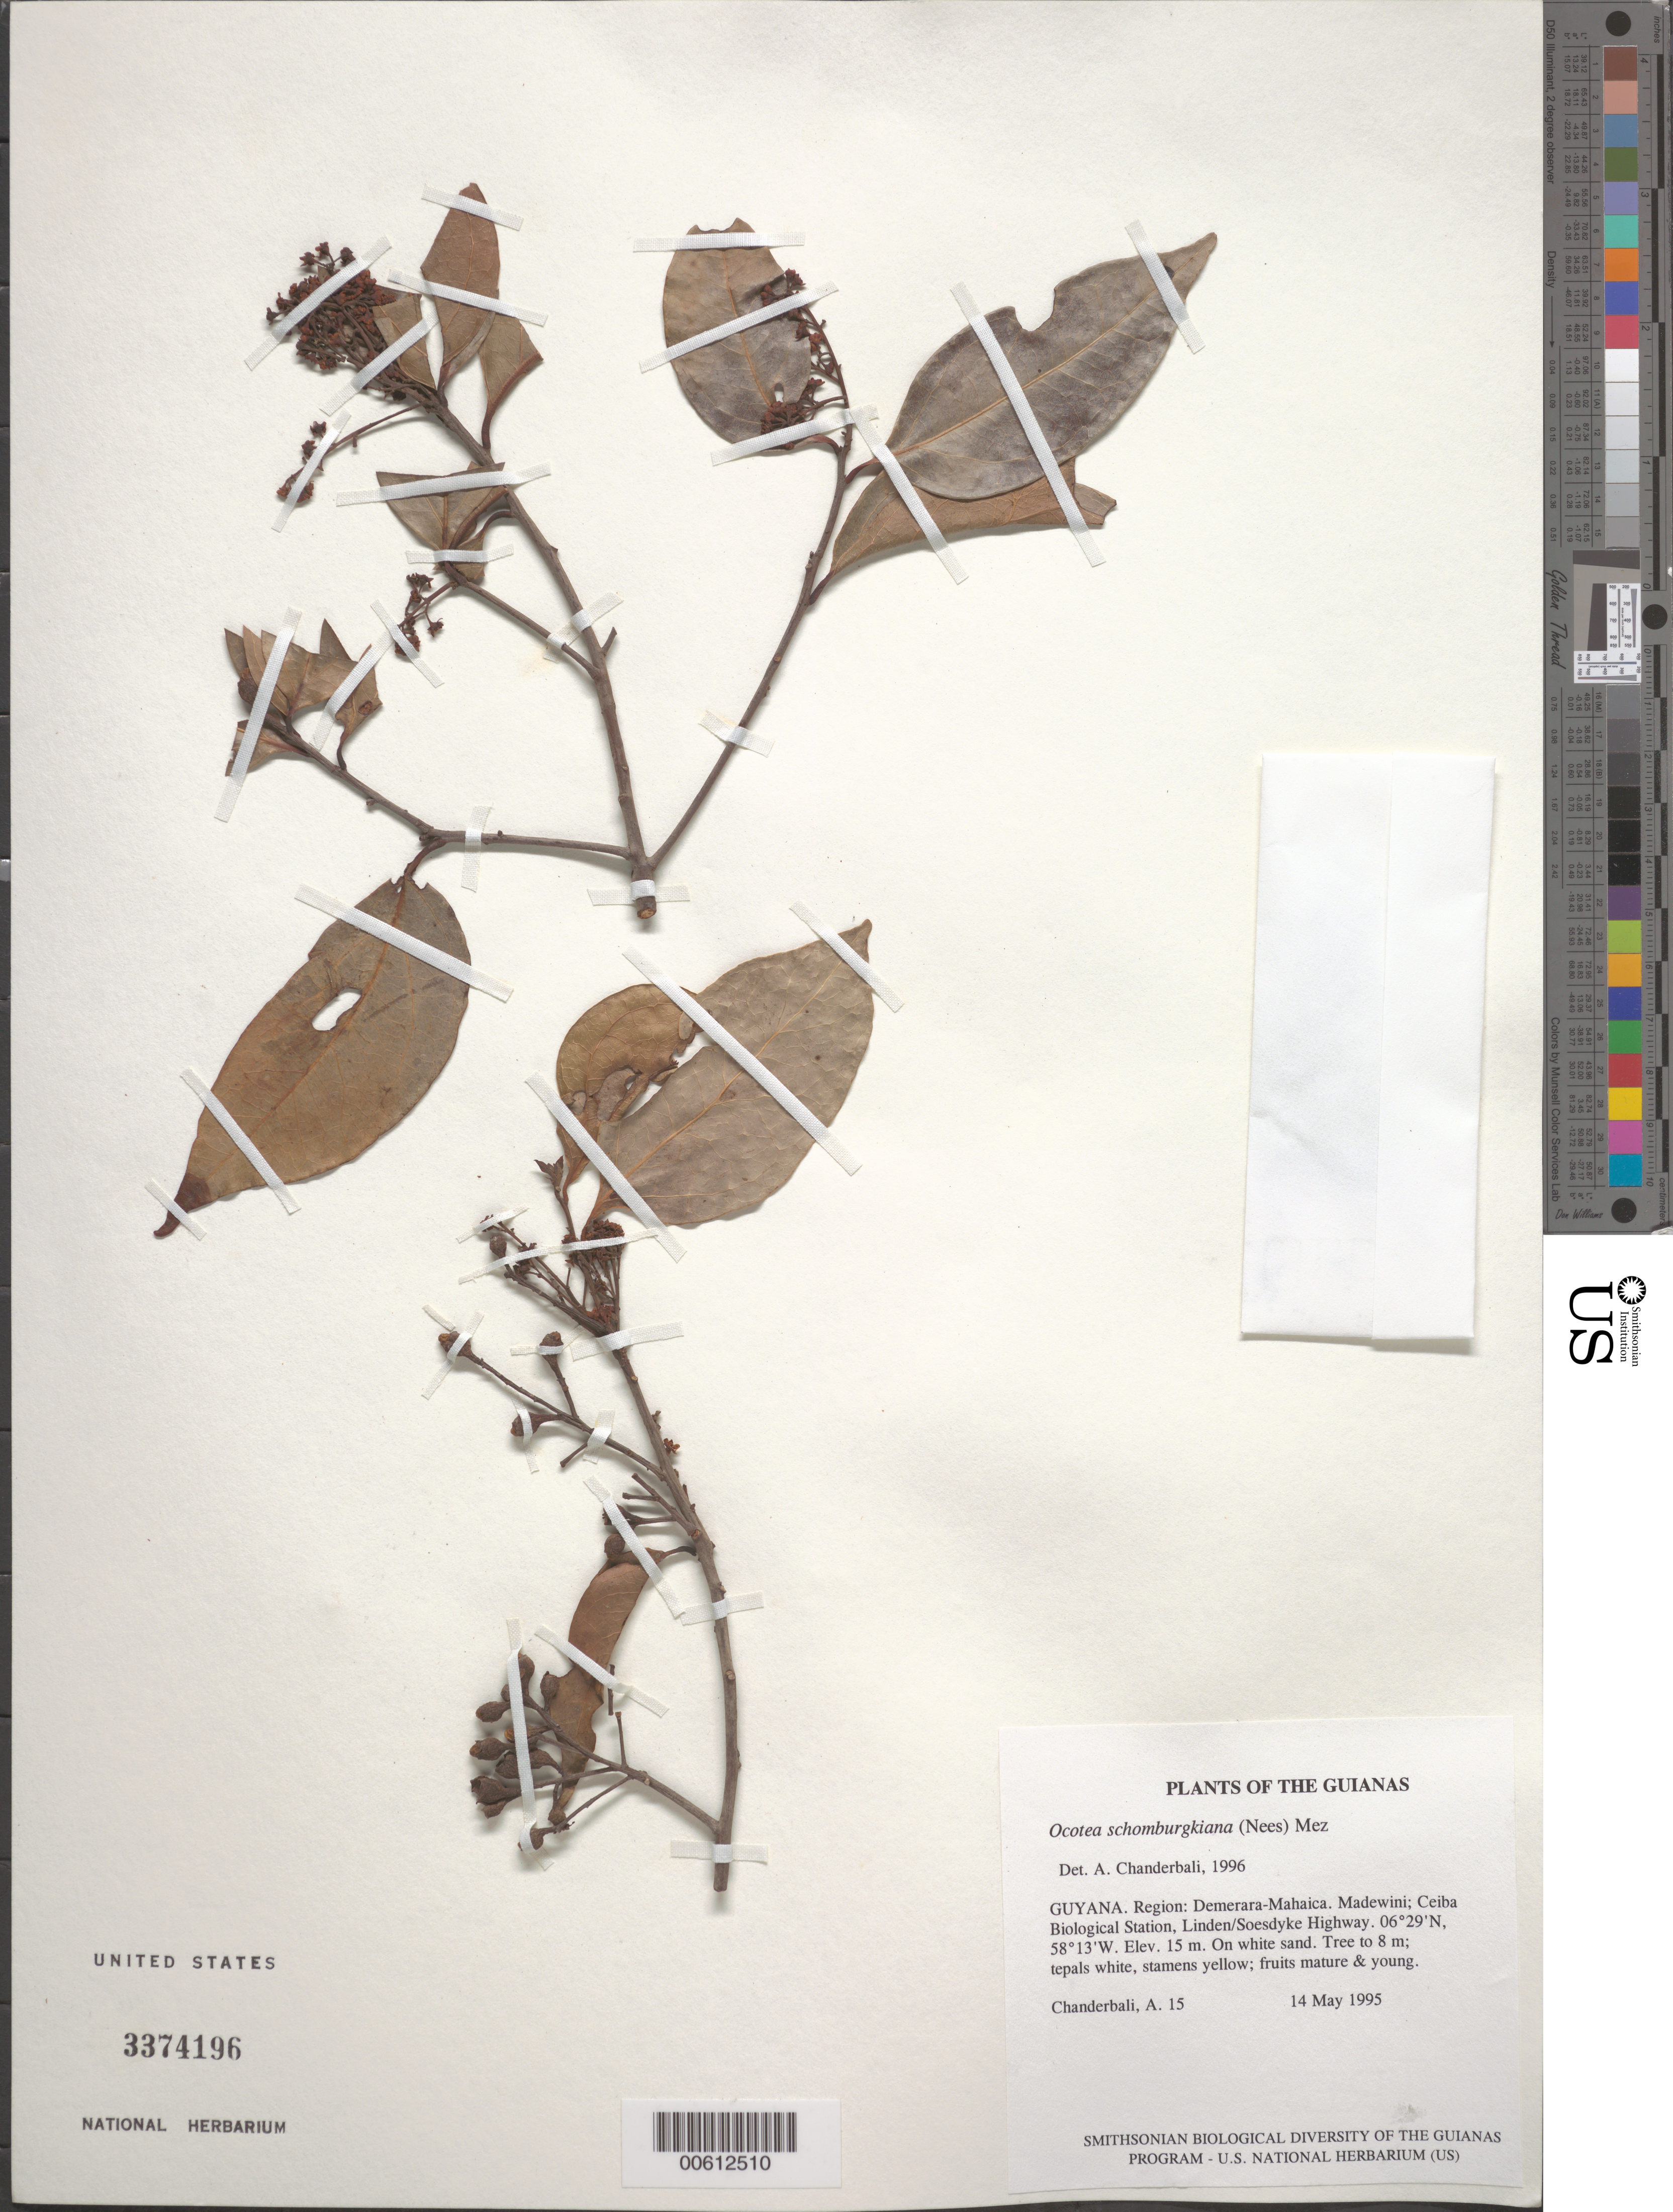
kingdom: Plantae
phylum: Tracheophyta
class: Magnoliopsida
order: Laurales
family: Lauraceae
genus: Ocotea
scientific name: Ocotea schomburgkiana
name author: (Nees) Mez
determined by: Chanderbali, Andre Shashi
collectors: A. S. Chanderbali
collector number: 0015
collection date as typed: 14 May 1995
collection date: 1995-05-14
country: Guyana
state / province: Demerara-Mahaica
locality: Madewini; Ceiba Biological Station, Linden/Soesdyke Highway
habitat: On white sand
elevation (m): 15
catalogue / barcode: US 3374196